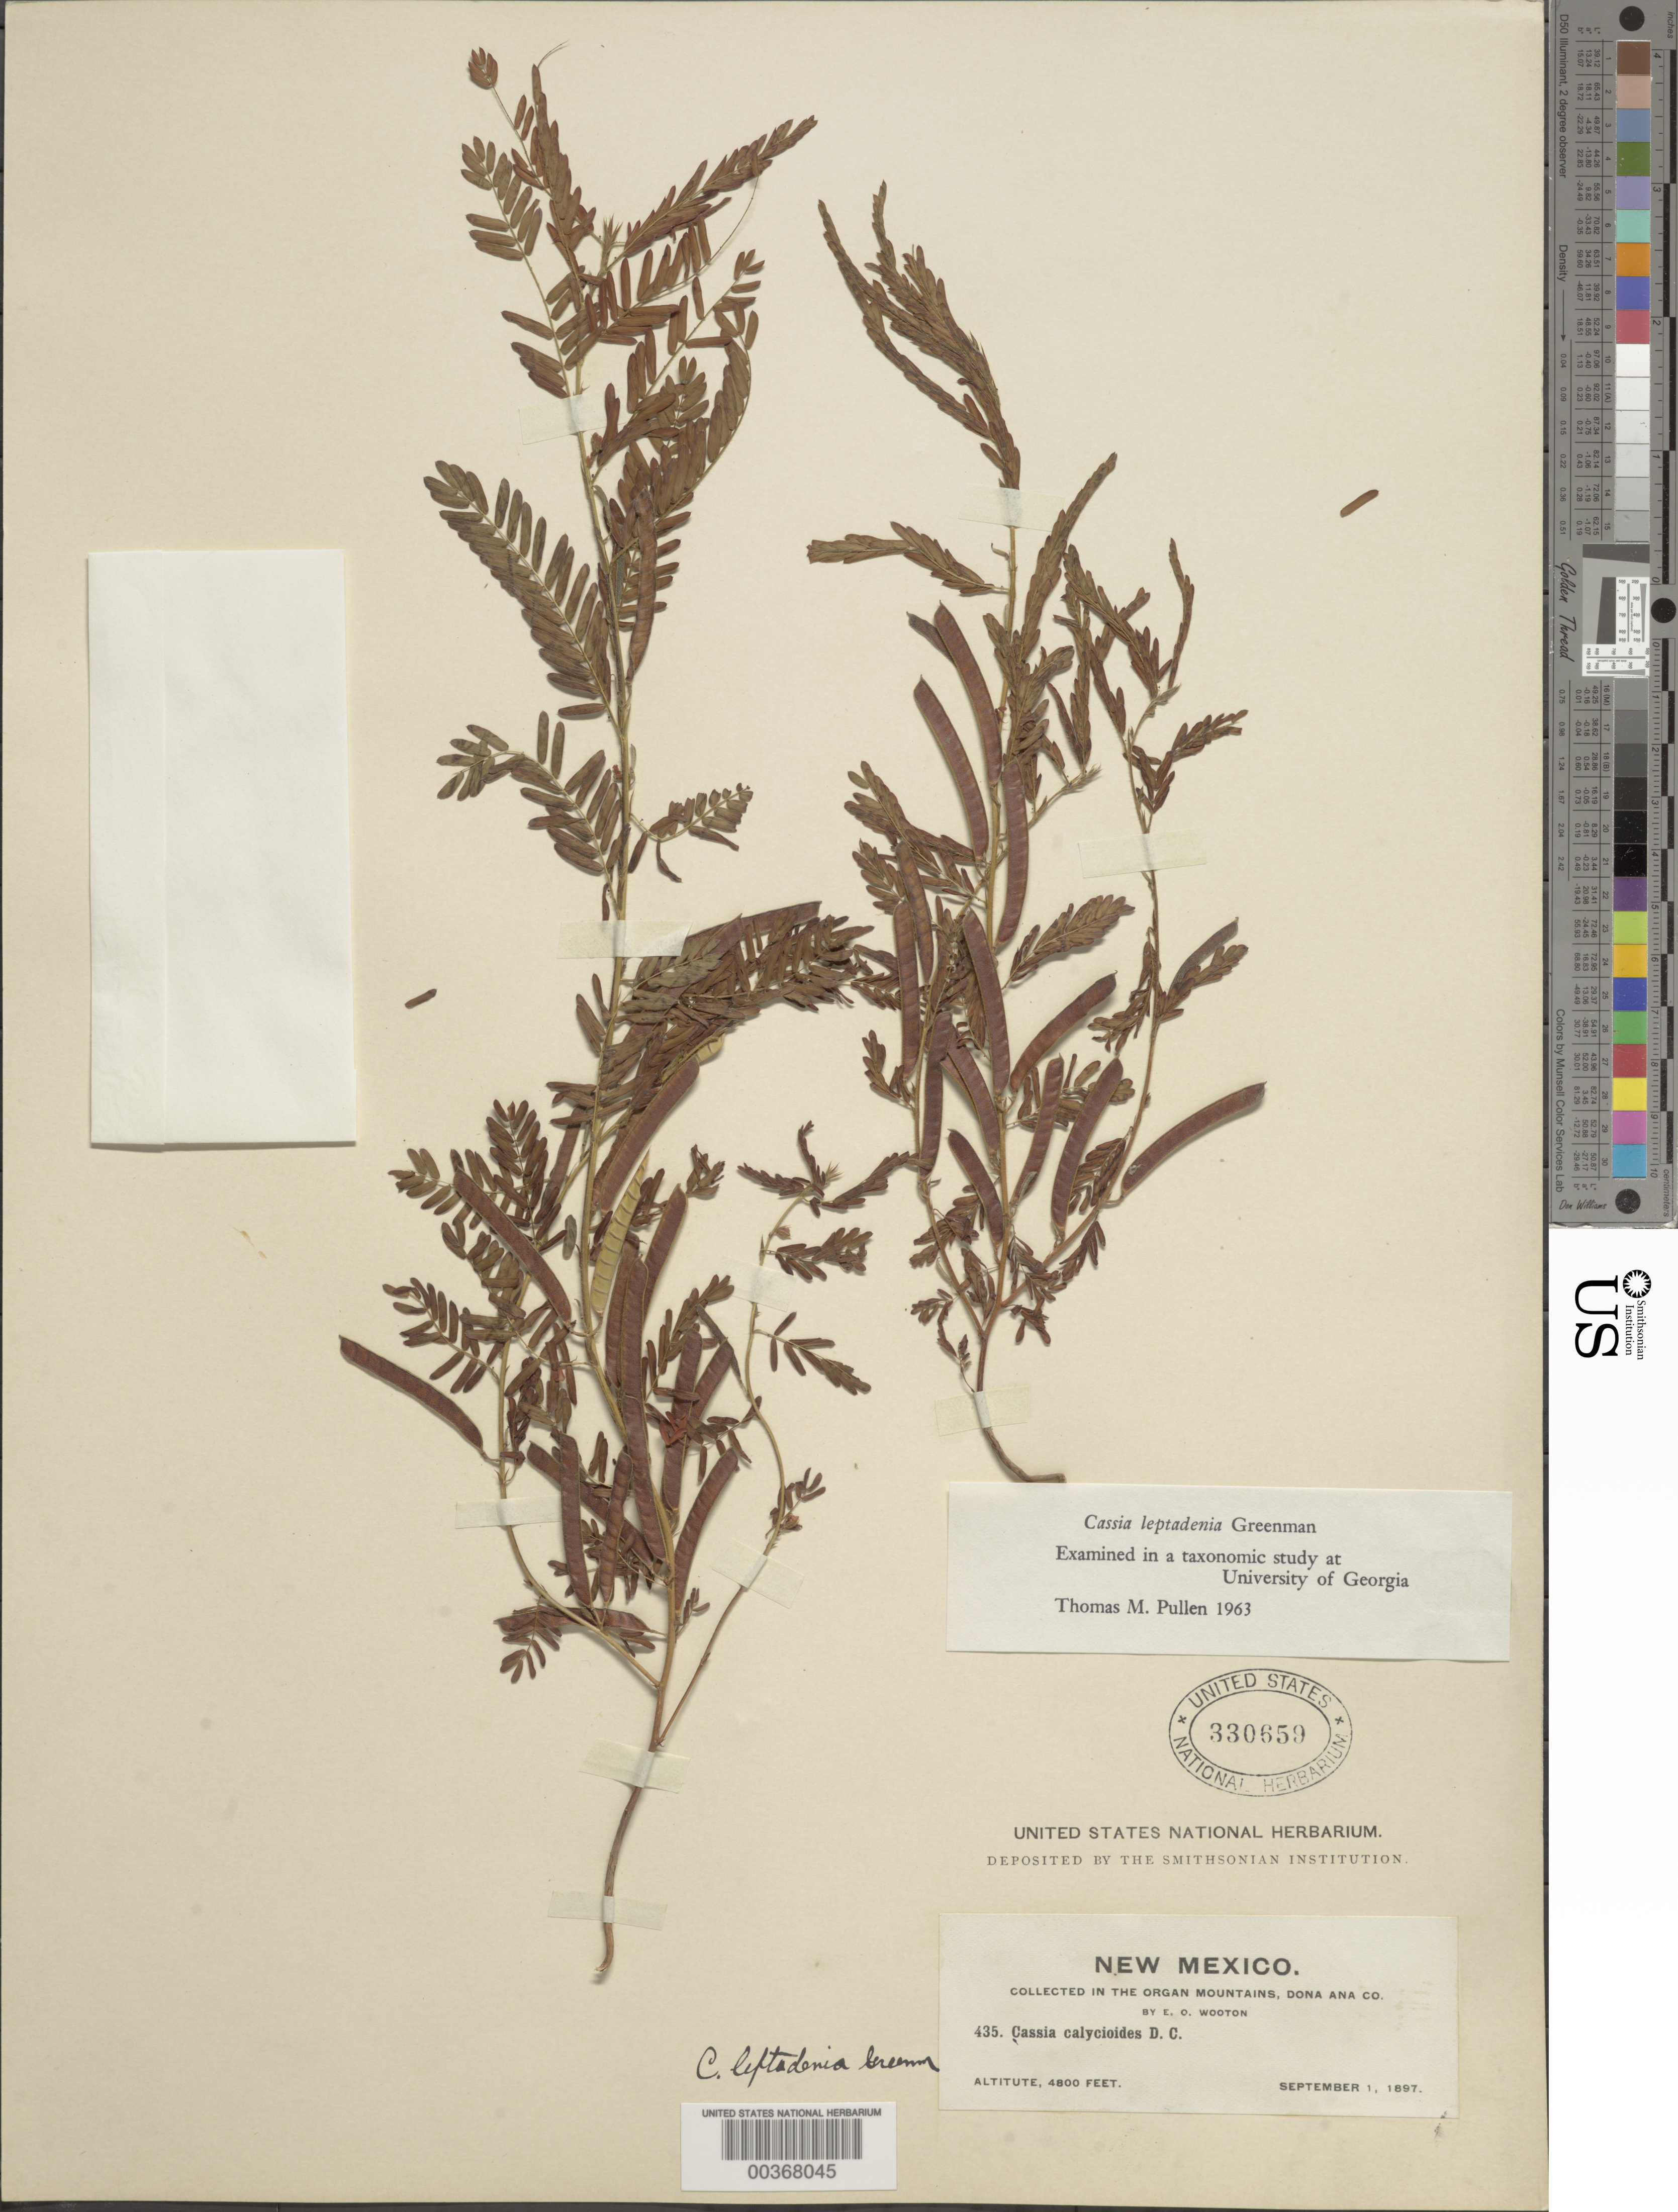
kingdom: Plantae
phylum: Tracheophyta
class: Magnoliopsida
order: Fabales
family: Fabaceae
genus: Chamaecrista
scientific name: Chamaecrista nictitans var. mensalis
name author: (Greenm.) H.S. Irwin & Barneby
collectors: E. O. Wooton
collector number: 435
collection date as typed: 01 Sep 1897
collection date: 1897-09-01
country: United States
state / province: New Mexico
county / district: Dona Ana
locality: In the organ mountains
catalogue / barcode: US 330659